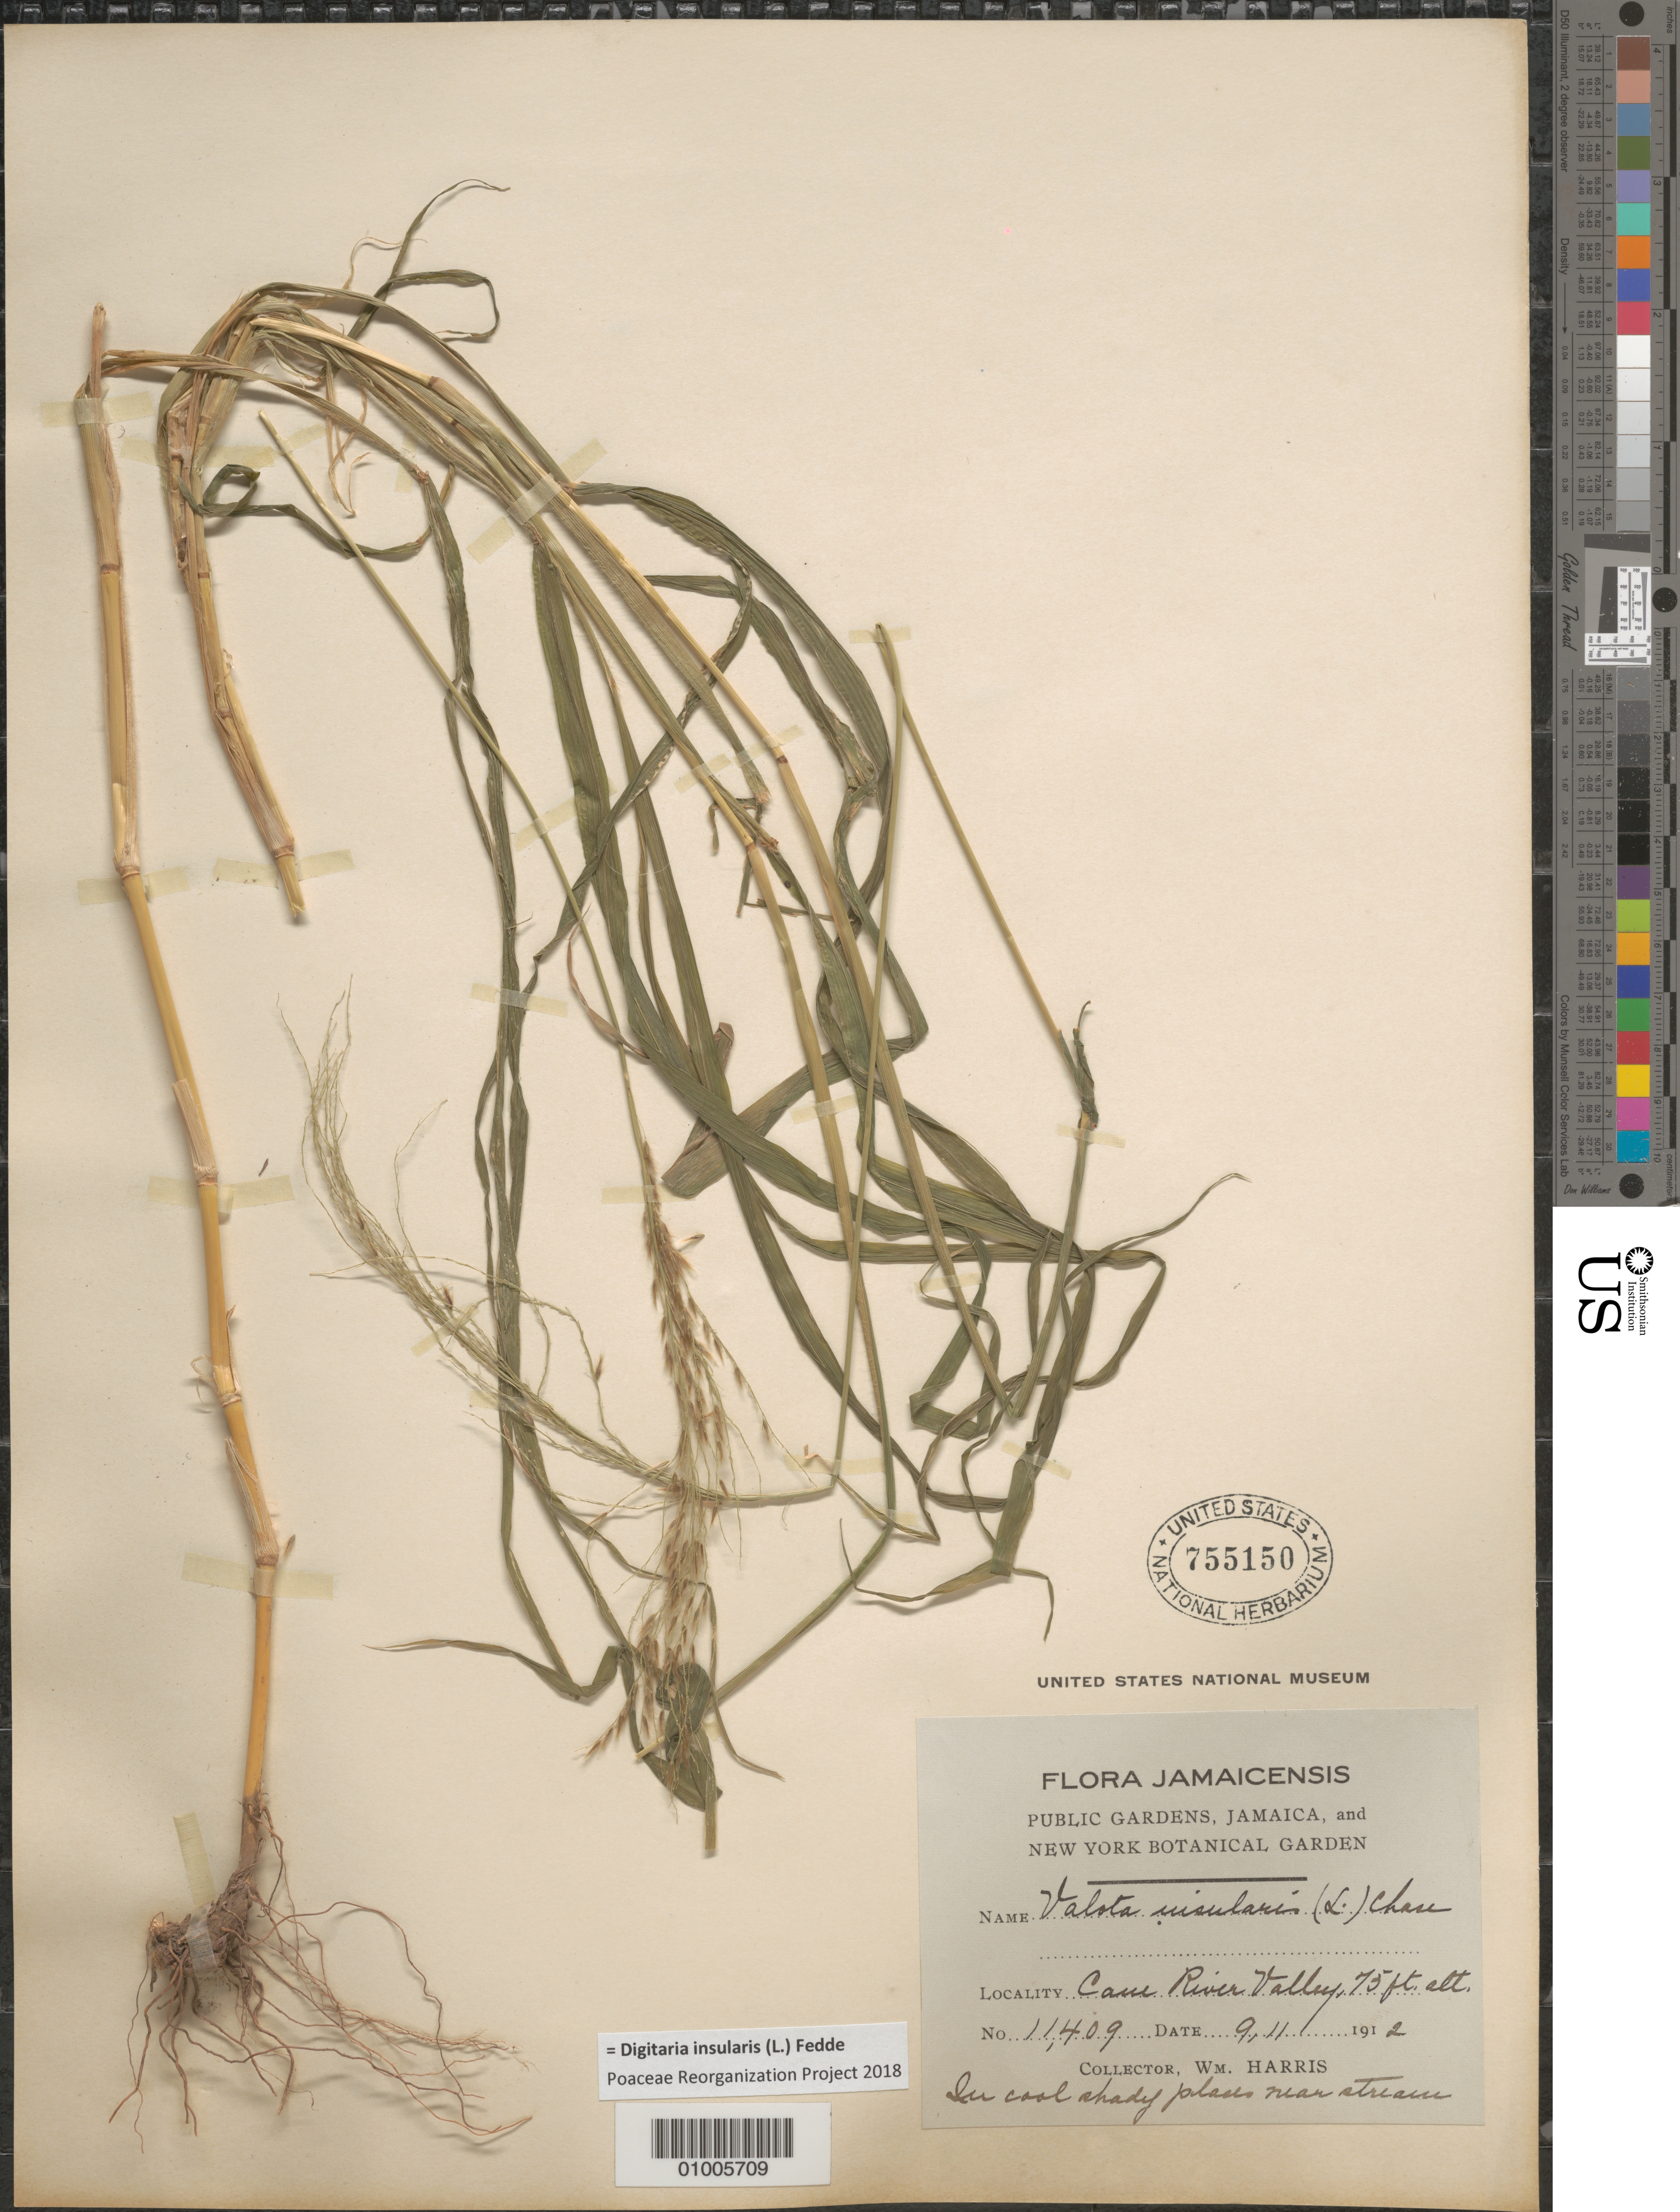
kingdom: Plantae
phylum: Tracheophyta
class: Liliopsida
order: Poales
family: Poaceae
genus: Digitaria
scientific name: Digitaria insularis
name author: (L.) Mez ex Ekman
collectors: W. H. Harris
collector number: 11409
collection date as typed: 09 Nov 1912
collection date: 1912-11-09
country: Jamaica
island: Jamaica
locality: Cane River Valley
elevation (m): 23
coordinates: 0 N, 0 E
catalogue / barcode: US 755150